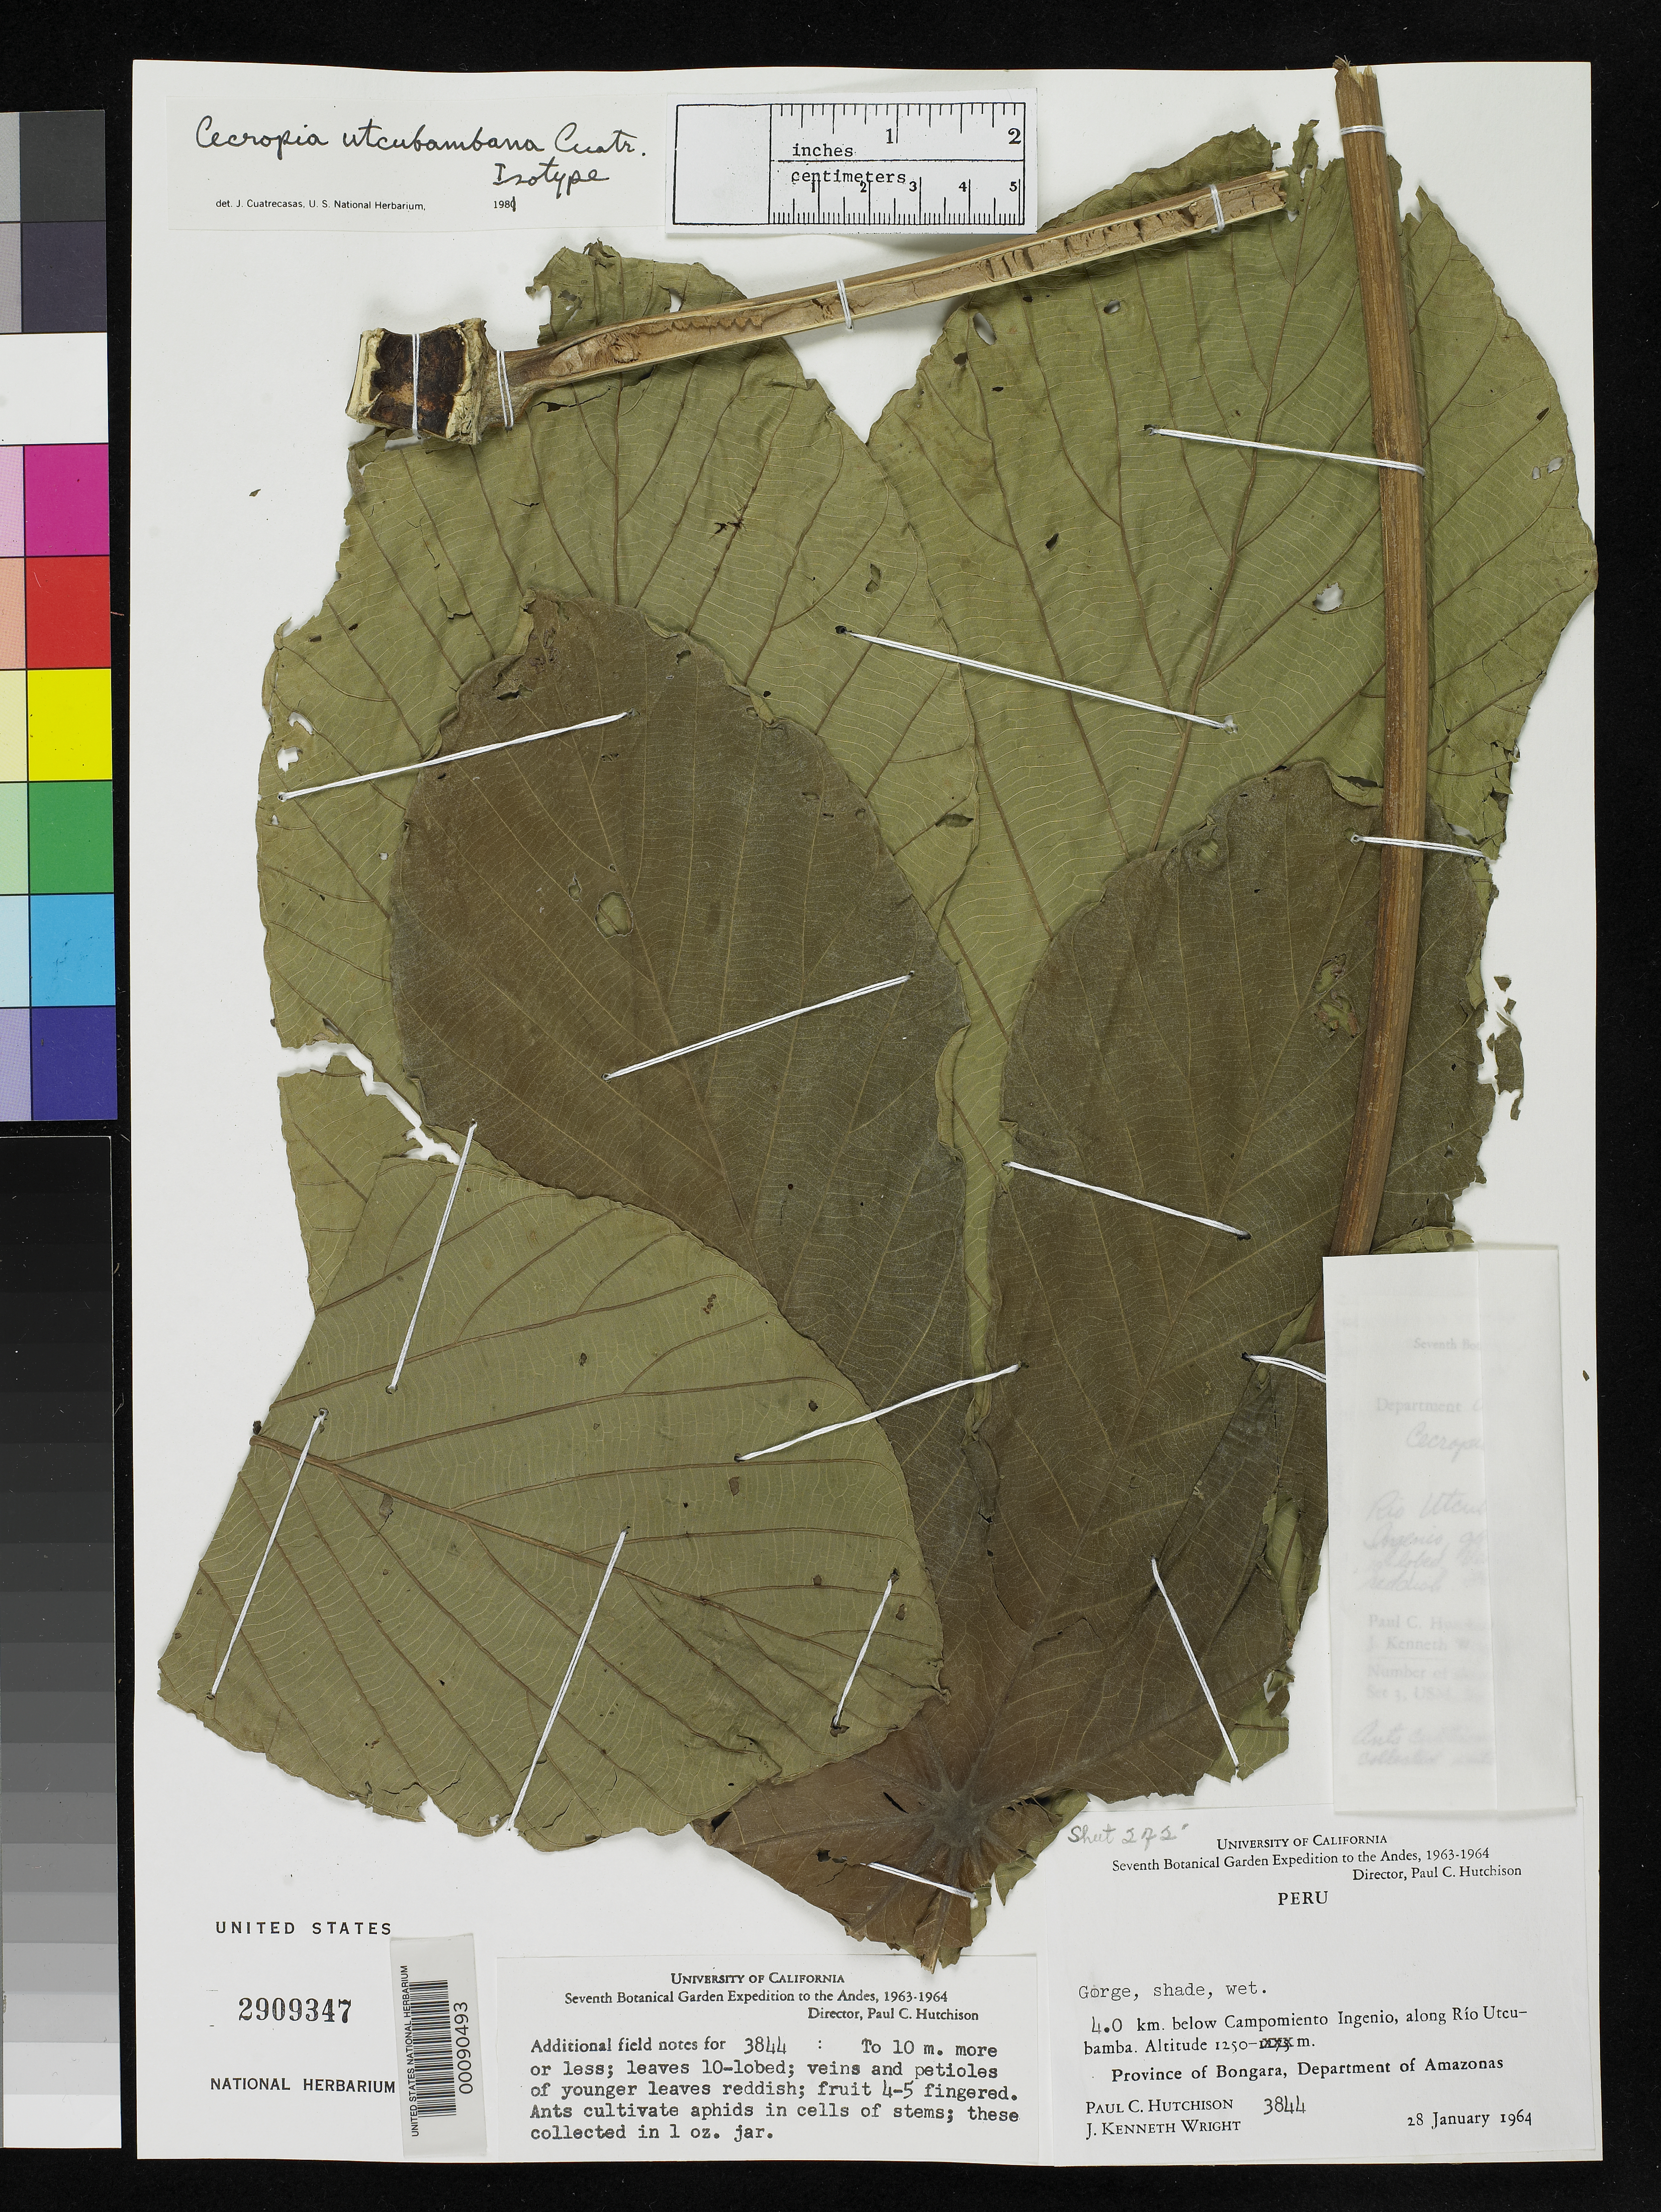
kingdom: Plantae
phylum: Tracheophyta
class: Magnoliopsida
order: Rosales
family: Urticaceae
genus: Cecropia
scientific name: Cecropia utucubambana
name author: Cuatrec.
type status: Isotype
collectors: P. C. Hutchison & J. K. Wright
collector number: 3844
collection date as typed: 28 Jan 1964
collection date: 1964-01-28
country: Peru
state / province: Amazonas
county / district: Bongará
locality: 4 km below Campomiento Ingenio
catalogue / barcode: US 2909347